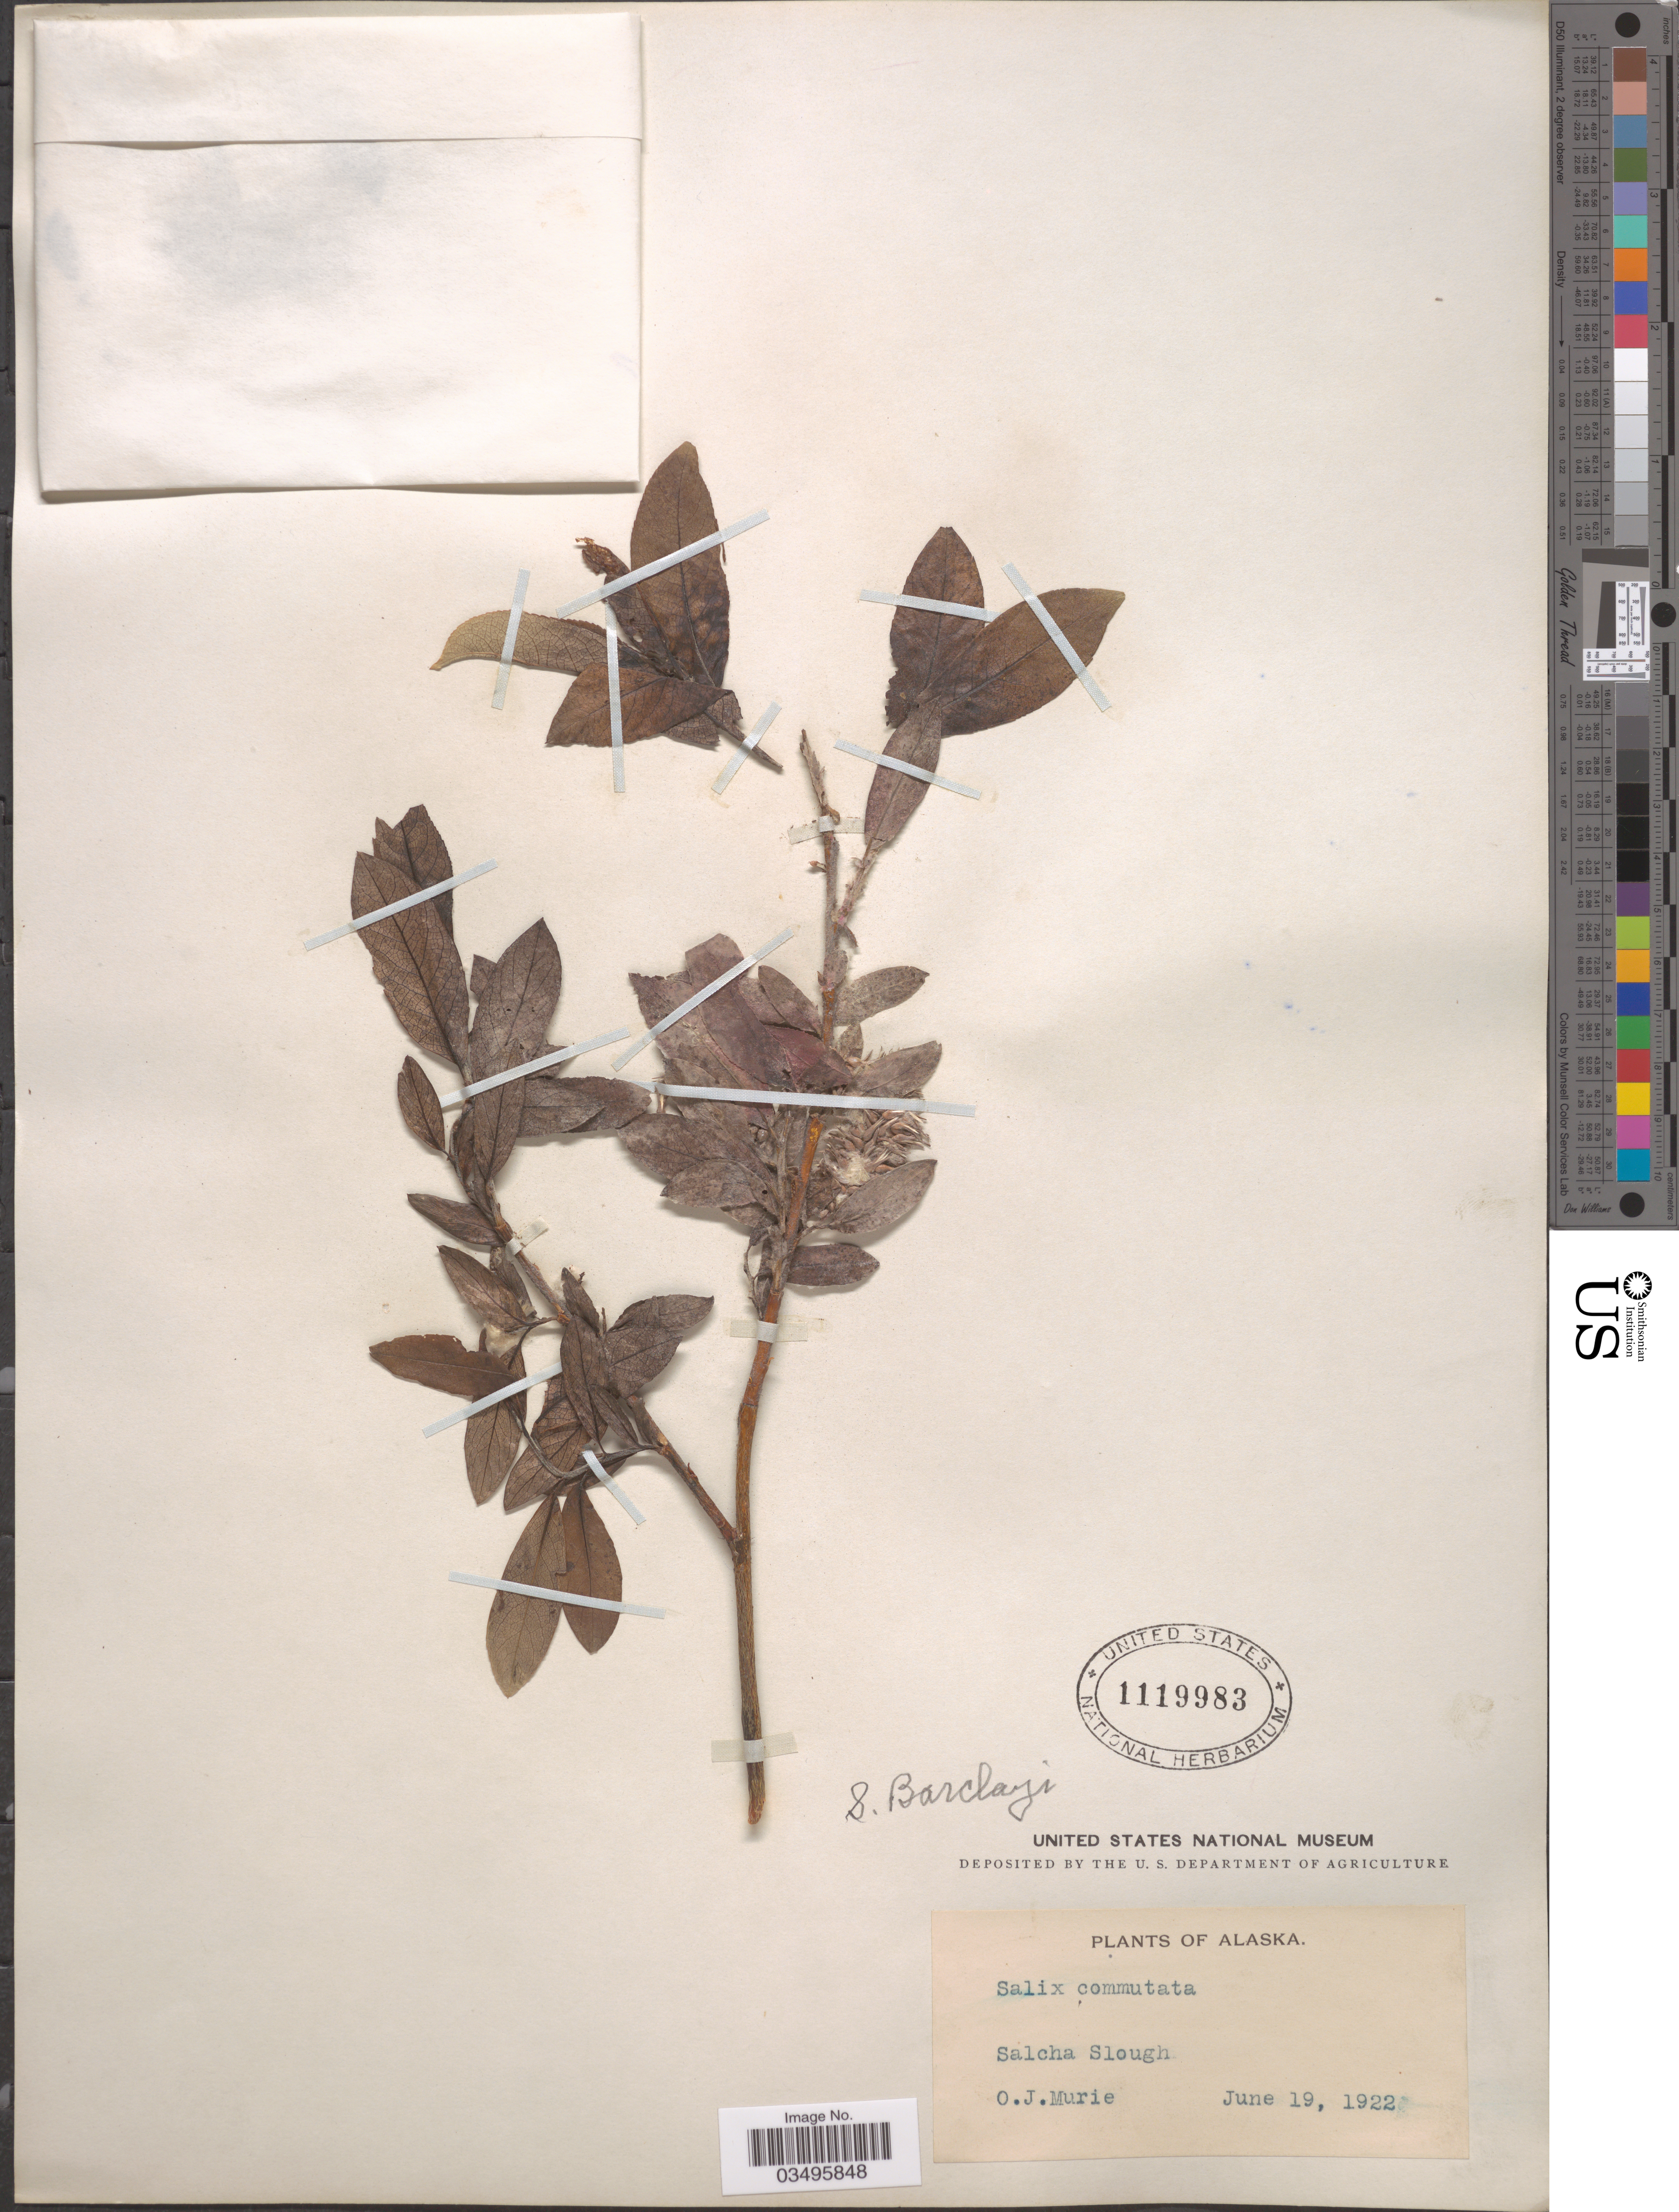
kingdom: Plantae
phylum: Tracheophyta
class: Magnoliopsida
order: Malpighiales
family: Salicaceae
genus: Salix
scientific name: Salix barclayi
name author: Andersson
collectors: O. Murie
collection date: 1922-06-19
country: United States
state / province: Alaska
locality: Salcha Slough.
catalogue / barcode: US 1119983